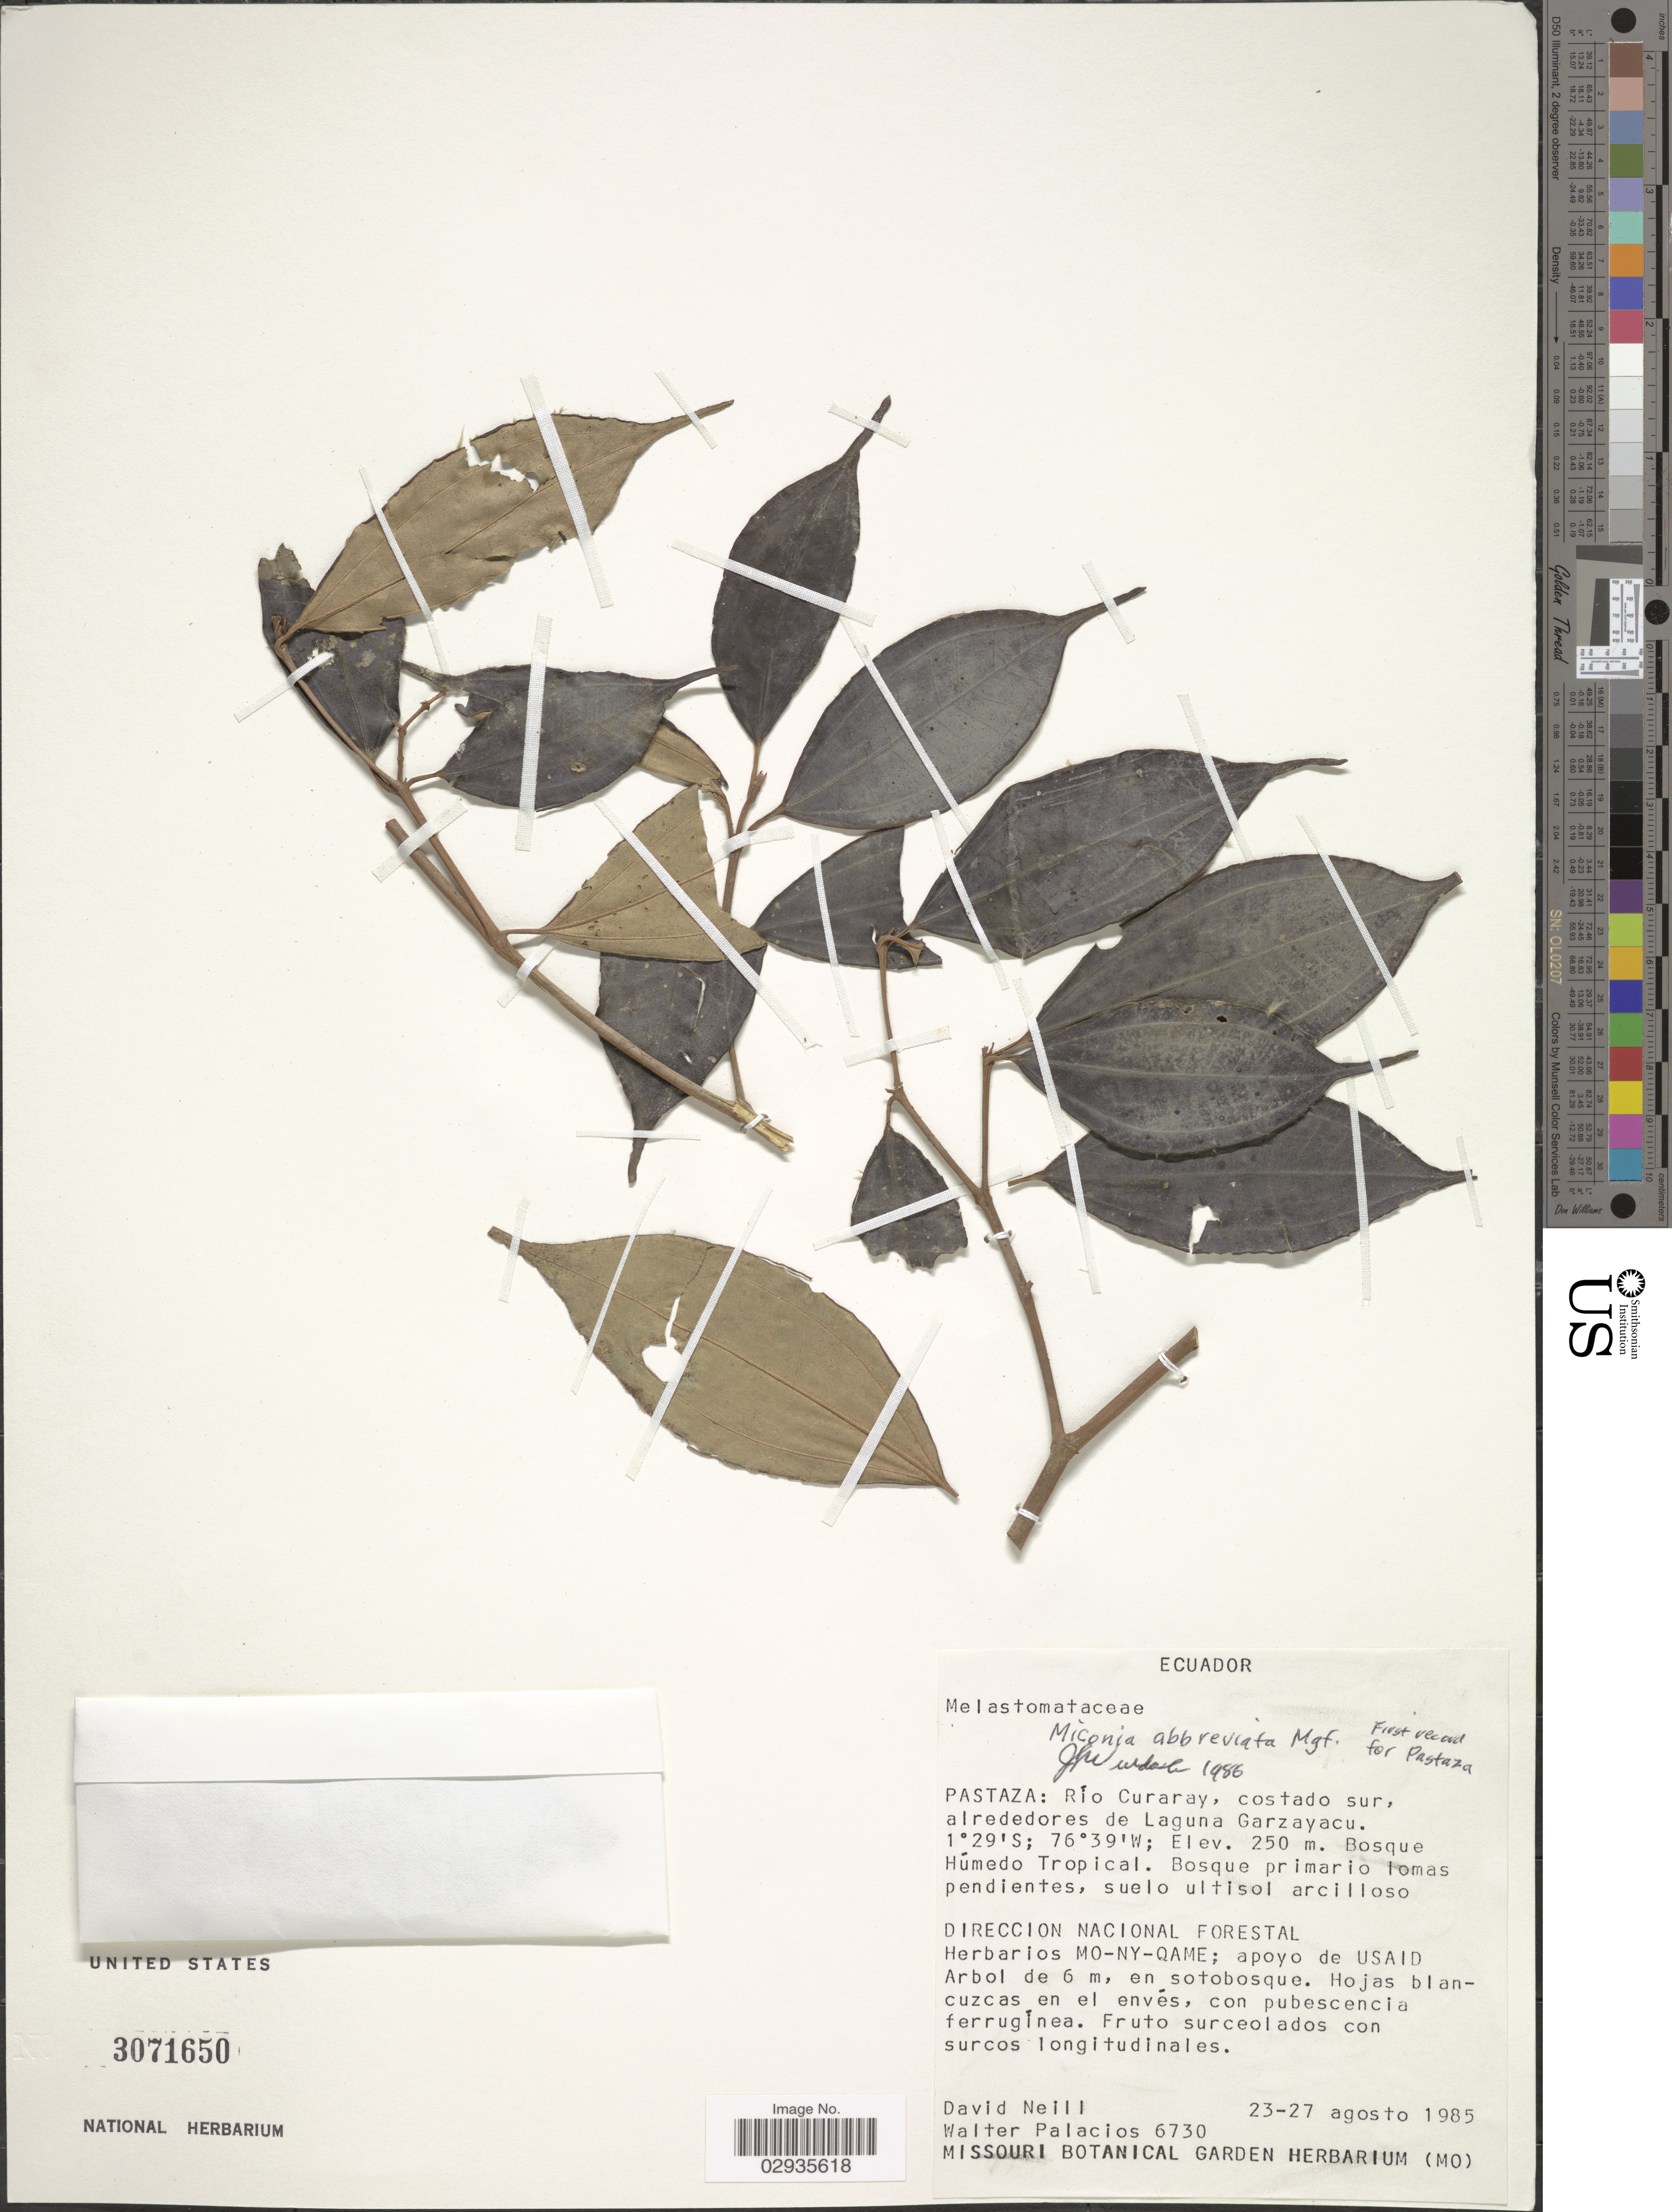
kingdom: Plantae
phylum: Tracheophyta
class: Magnoliopsida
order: Myrtales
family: Melastomataceae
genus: Miconia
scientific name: Miconia abbreviata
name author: Markgr.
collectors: D. Neill & W. Palacios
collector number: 6730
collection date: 1985-08-23/1985-08-27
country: Ecuador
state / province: Pastaza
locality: Río Curaray, costado sur, alrededores de Laguna Garzayacu.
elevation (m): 250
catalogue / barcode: US 3071650